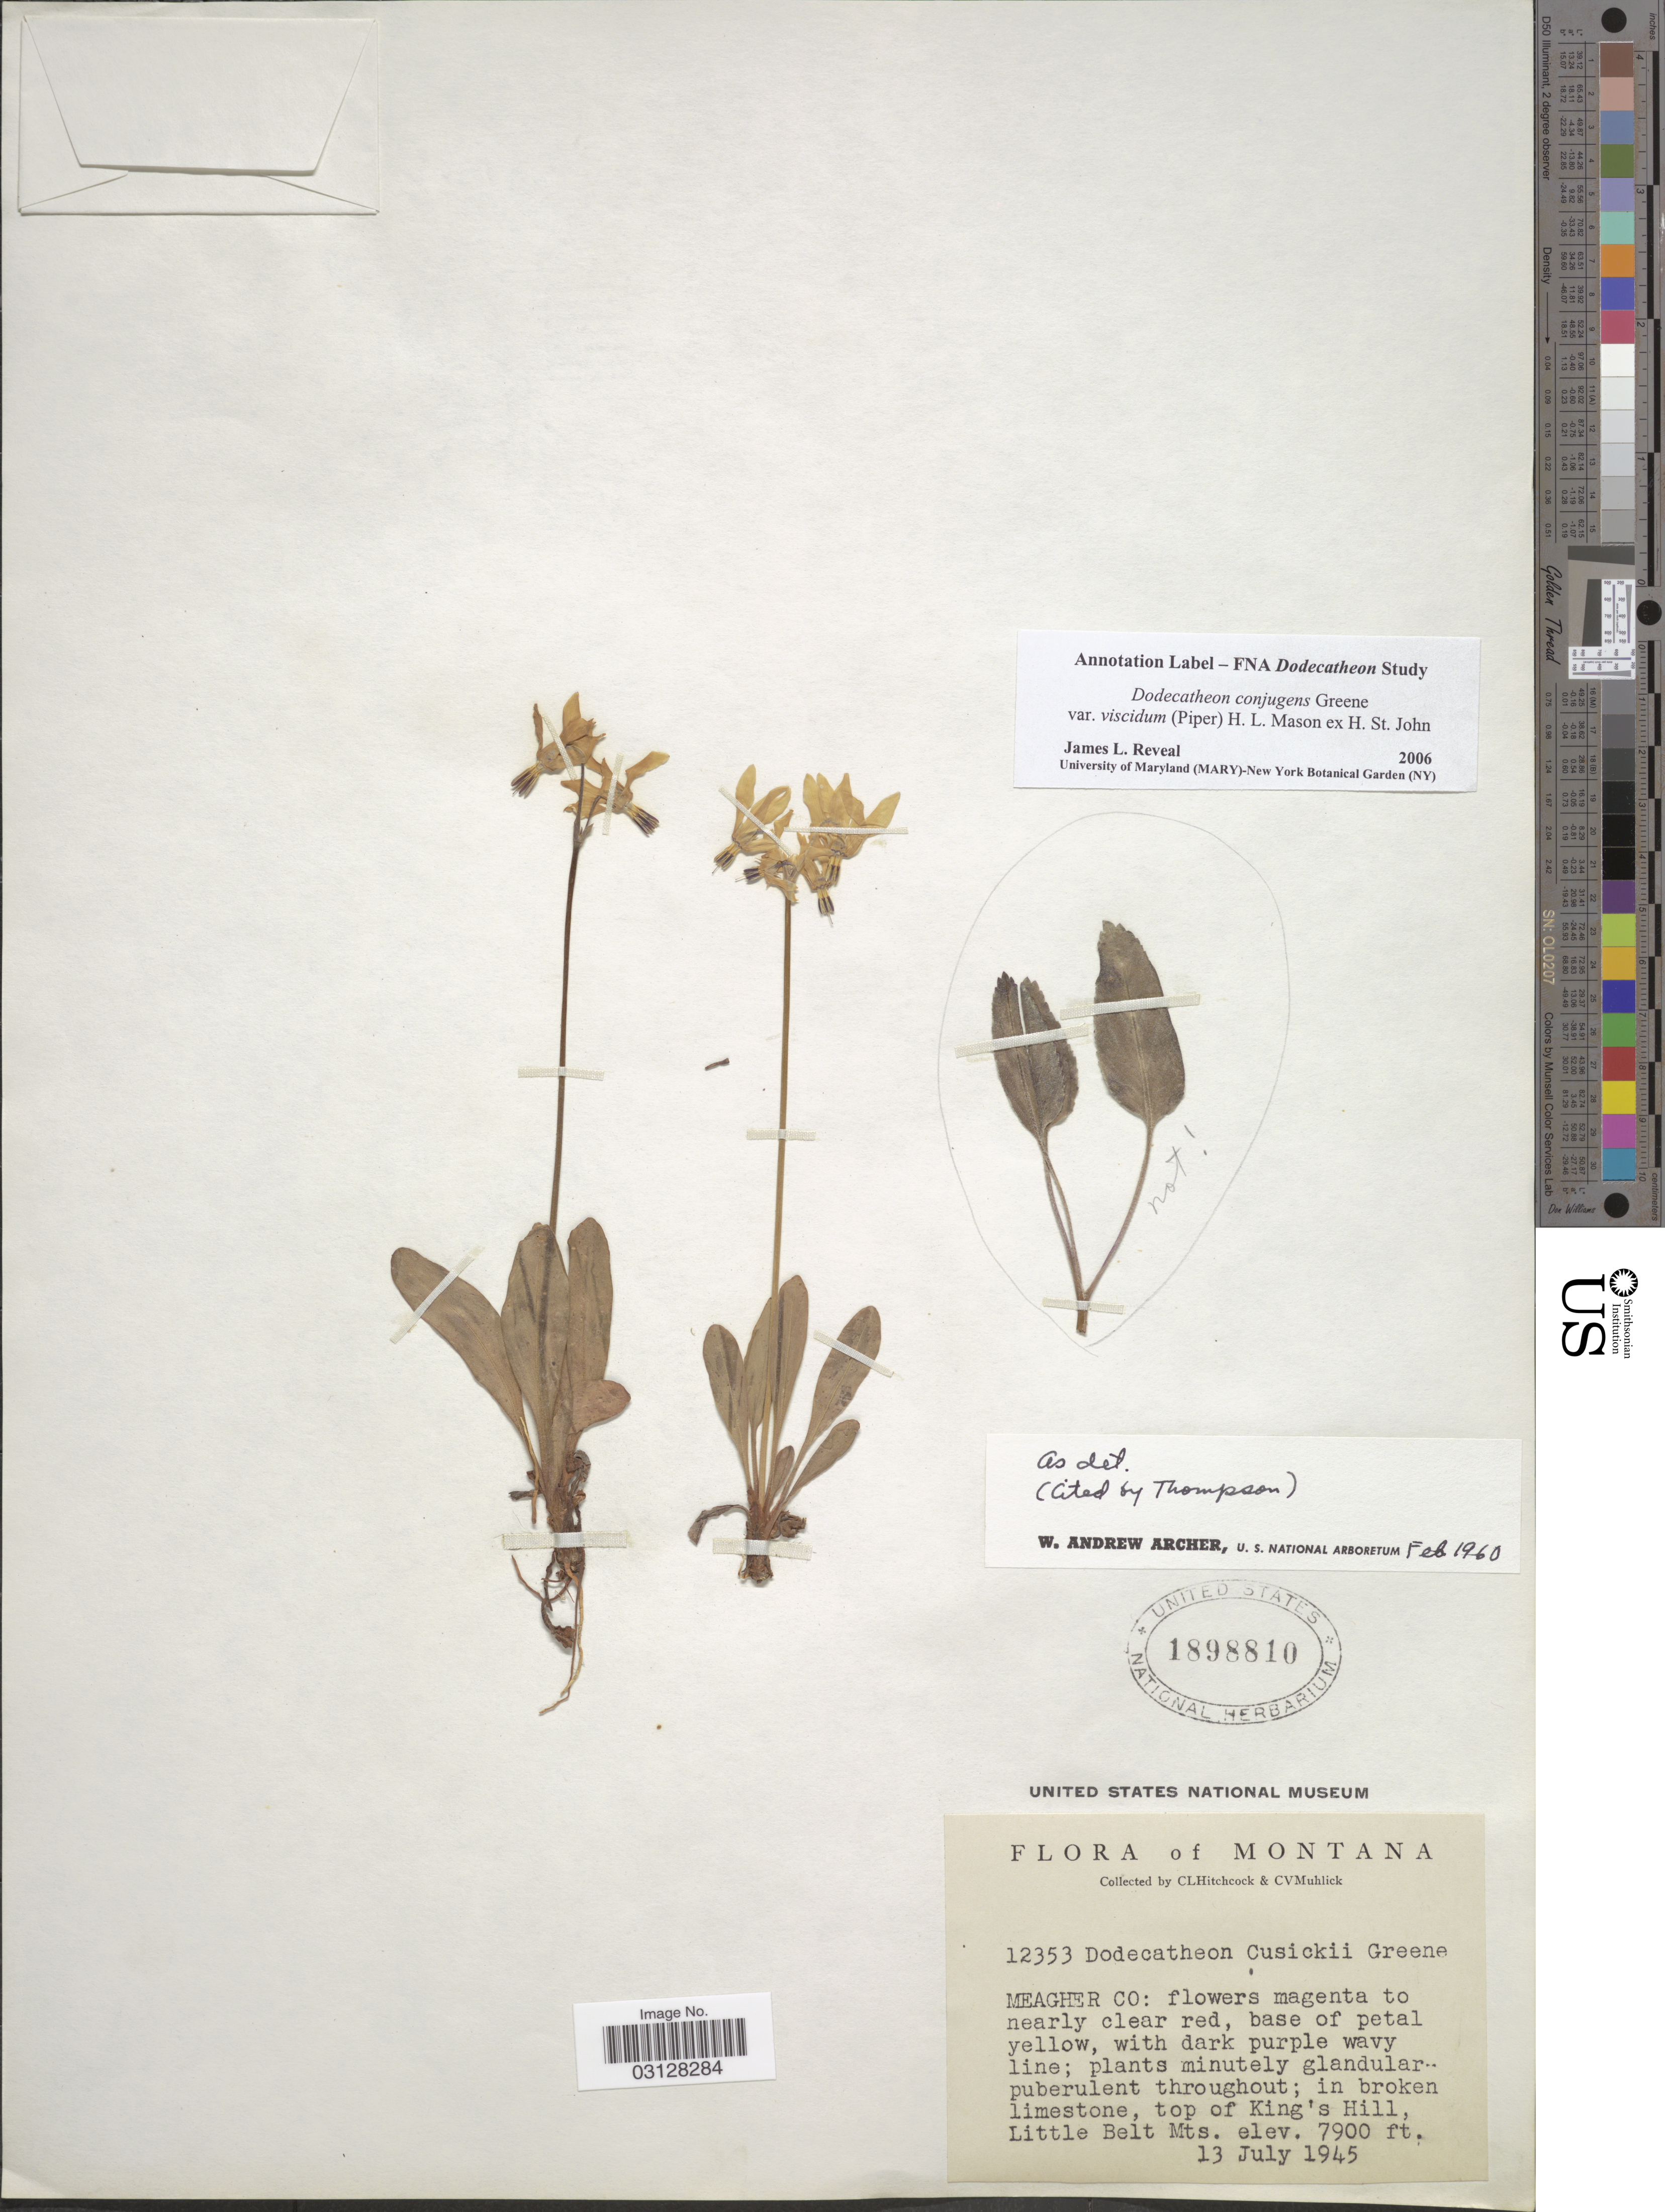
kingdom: Plantae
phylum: Tracheophyta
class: Magnoliopsida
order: Ericales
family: Primulaceae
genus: Dodecatheon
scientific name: Dodecatheon conjugens subsp. viscidum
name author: (Piper) H.J. Thomps.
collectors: C. L. Hitchcock & C. V. Muhlick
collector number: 12353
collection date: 1945-07-13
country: United States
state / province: Montana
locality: Meagher Co: in broken limestone, top of King's Hill, Little Belt Mts.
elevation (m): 2408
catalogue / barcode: US 1898810